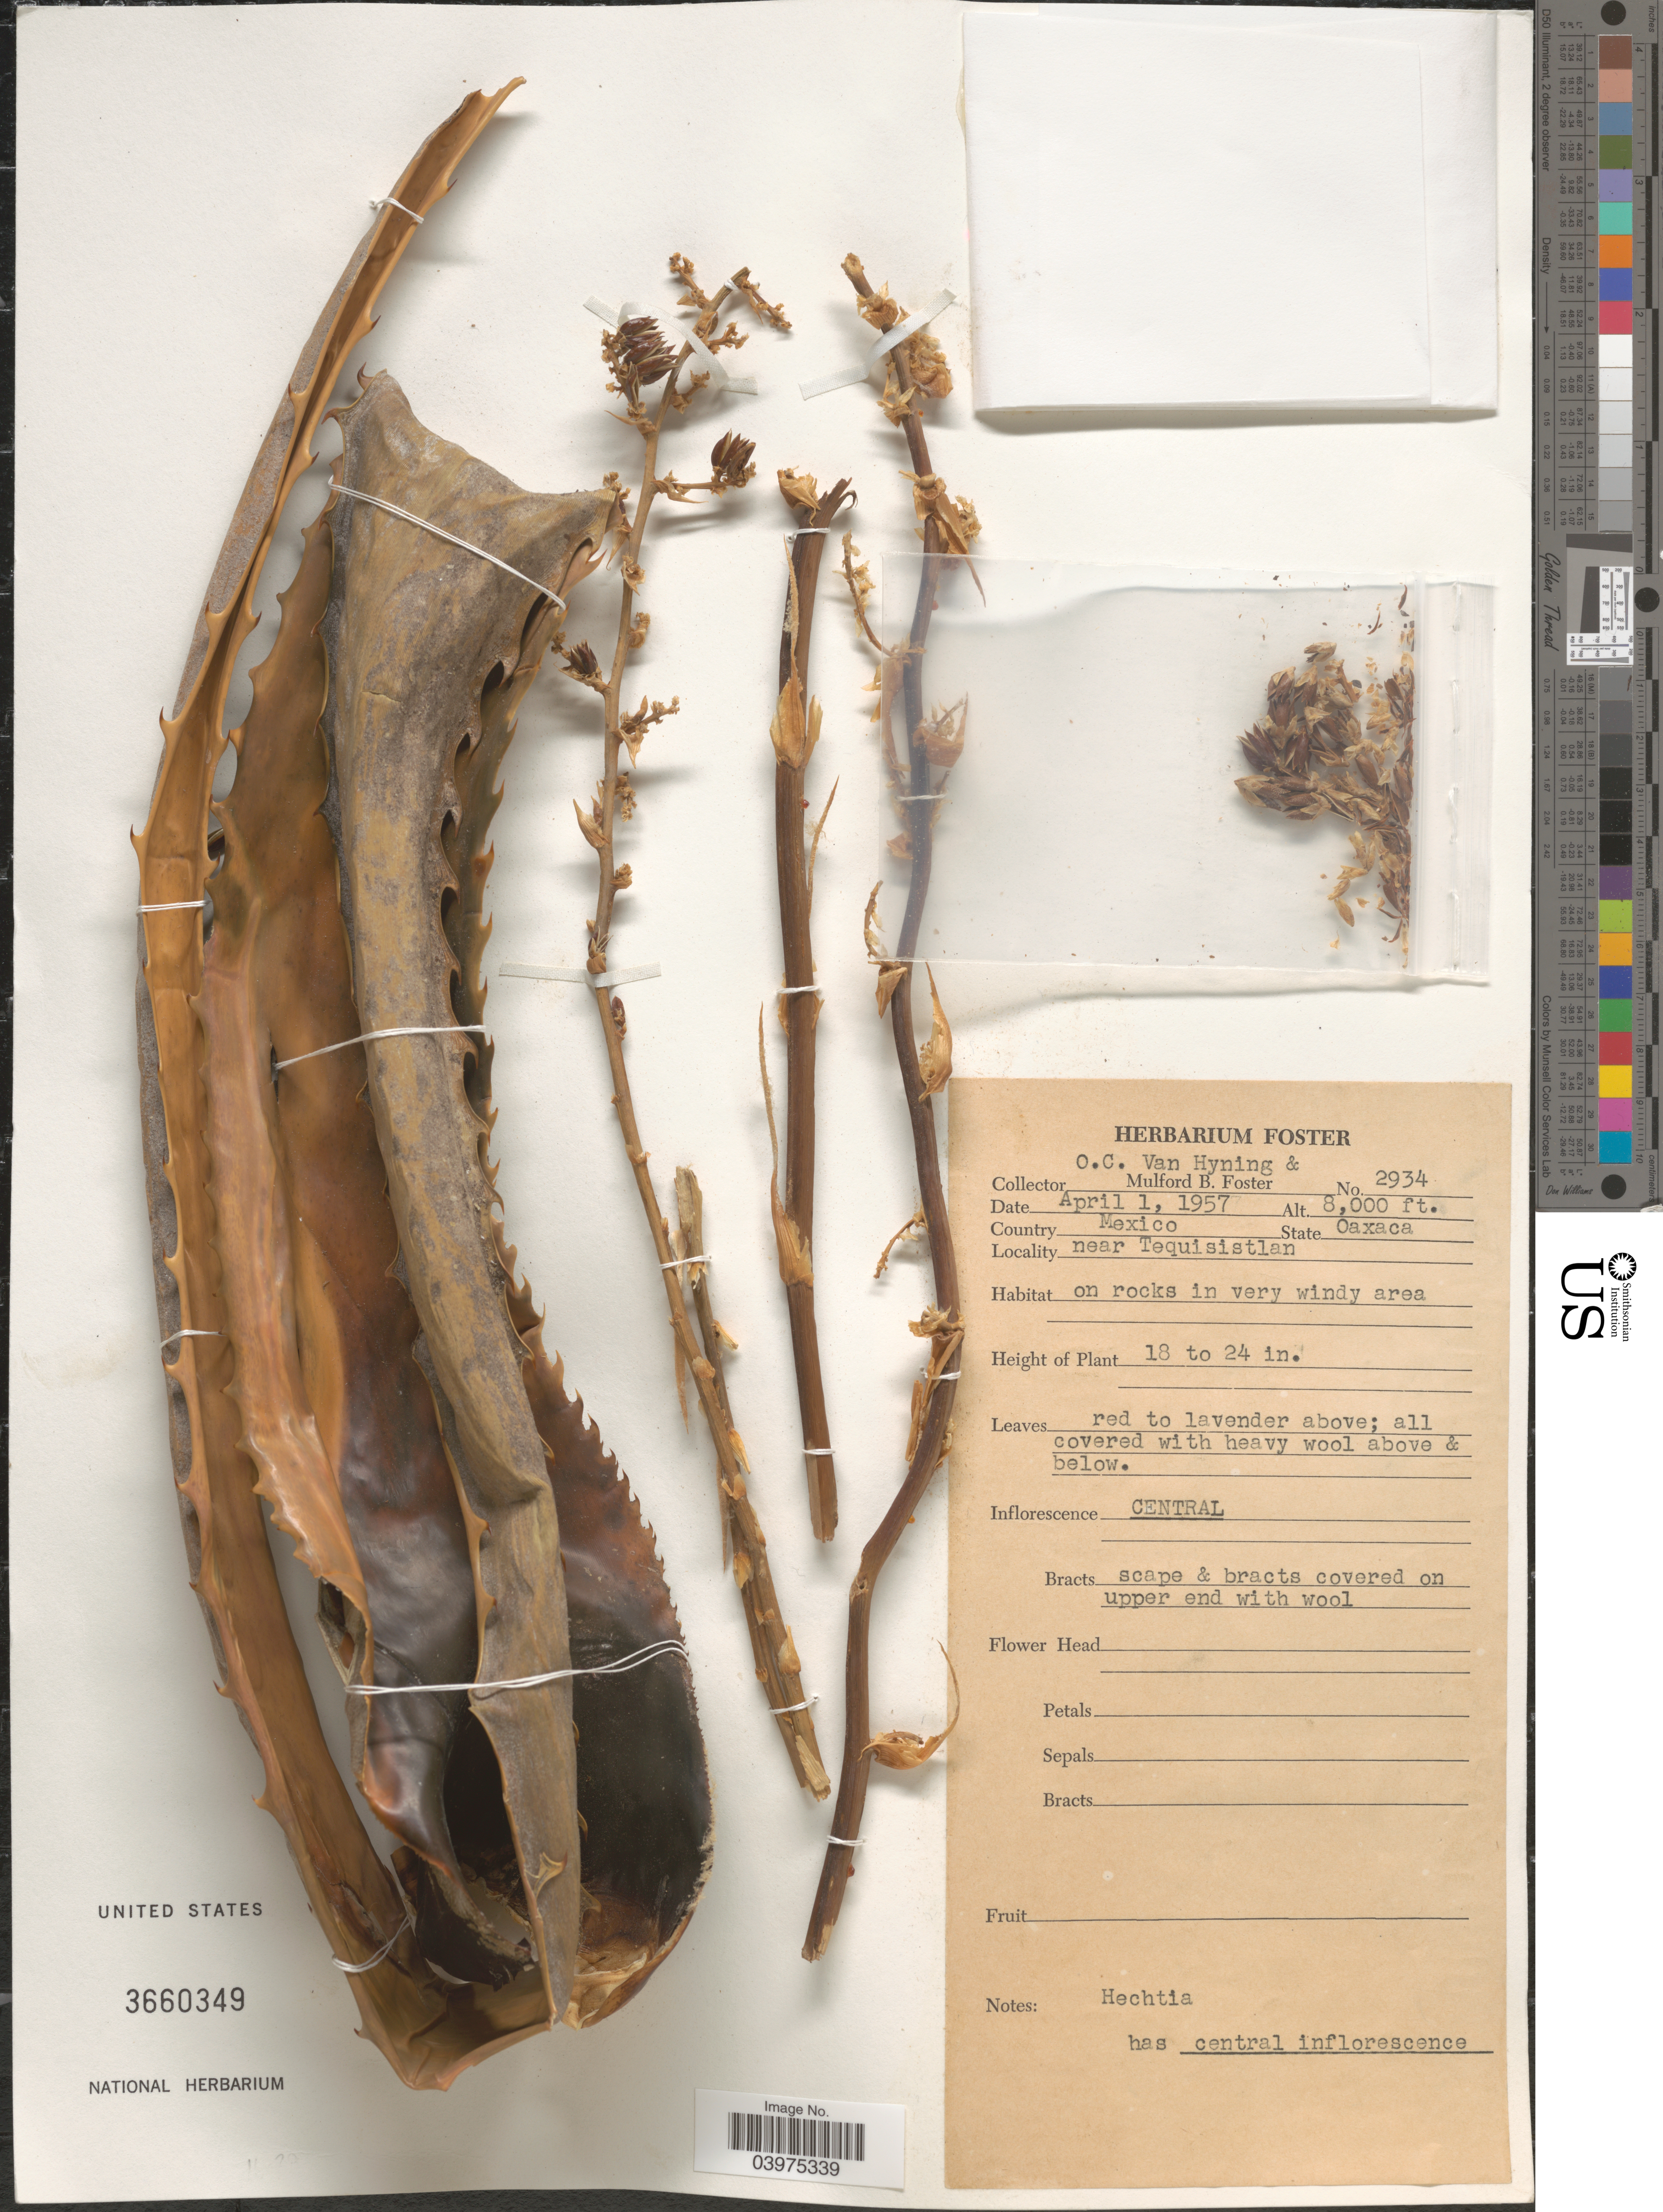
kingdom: Plantae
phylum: Tracheophyta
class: Liliopsida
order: Poales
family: Bromeliaceae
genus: Hechtia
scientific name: Hechtia sp.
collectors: O. Van Hyning & M. B. Foster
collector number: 2934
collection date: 1957-04-01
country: Mexico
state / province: Oaxaca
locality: Near Requisistlan.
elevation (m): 2438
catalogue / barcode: US 3660349